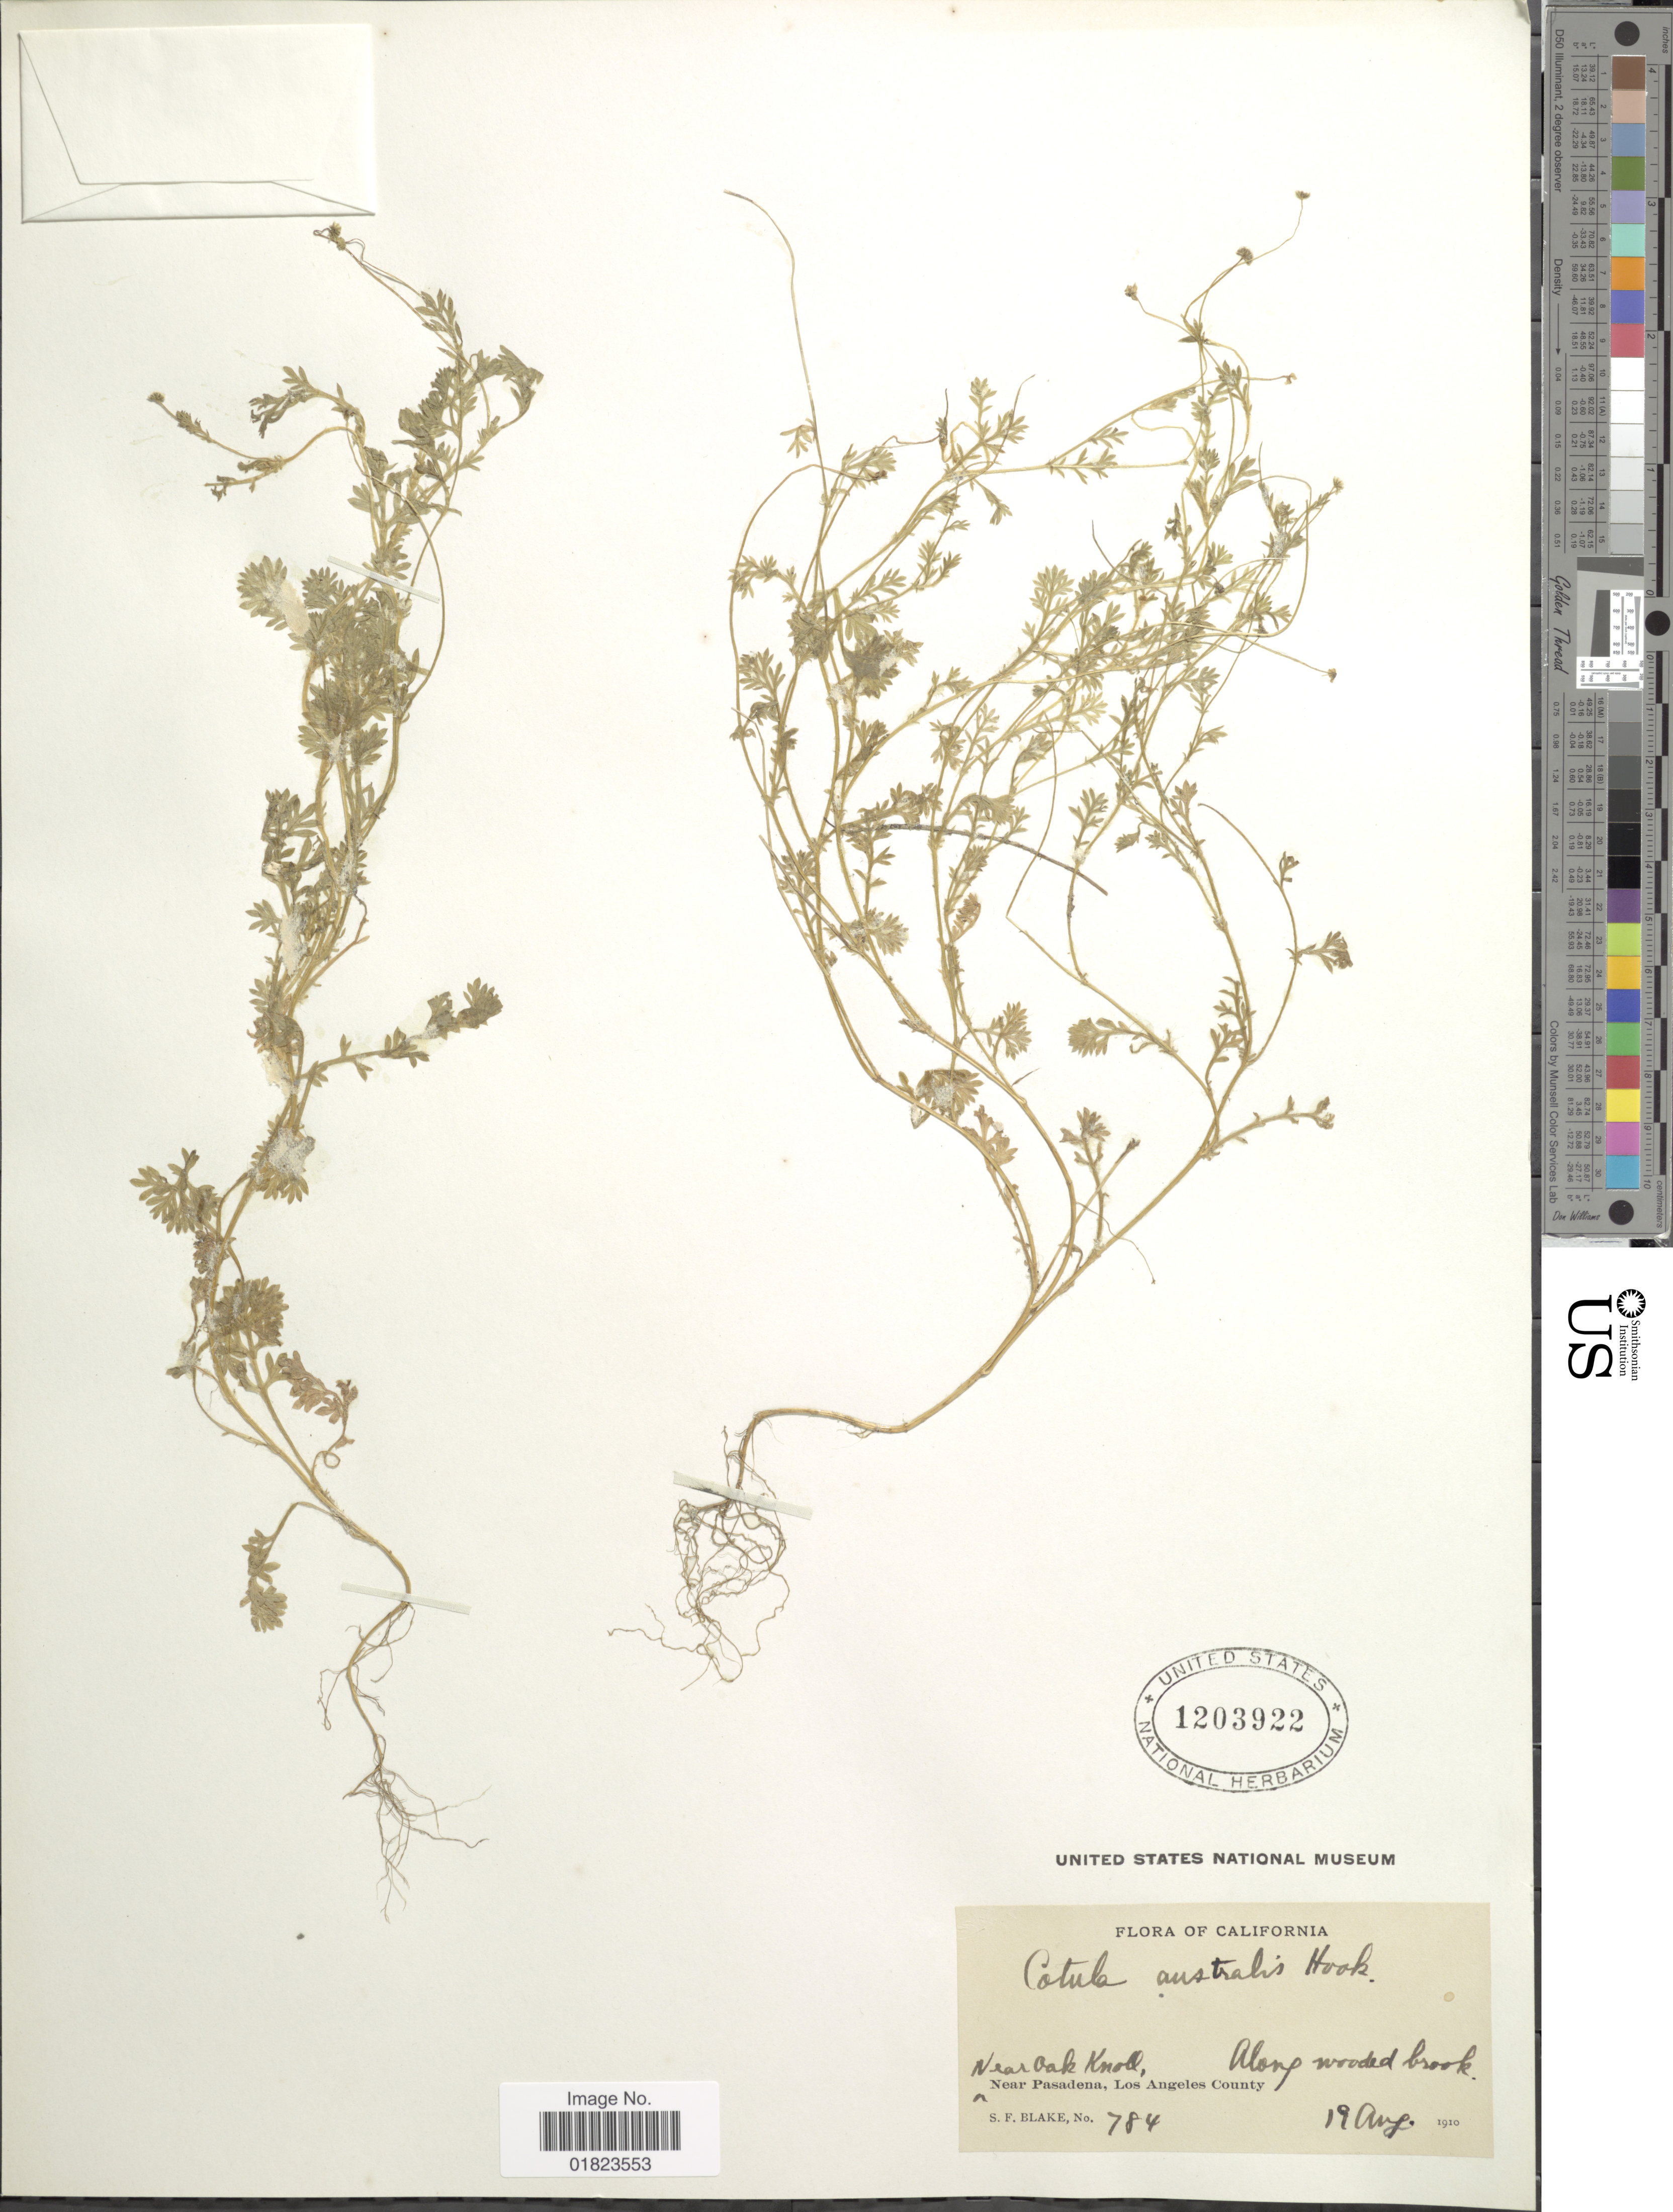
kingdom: Plantae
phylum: Tracheophyta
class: Magnoliopsida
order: Asterales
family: Asteraceae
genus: Cotula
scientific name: Cotula australis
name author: (Sieber ex Spreng.) Hook. f.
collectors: S. Blake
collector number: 784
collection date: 1910-08-19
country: United States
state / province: California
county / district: Los Angeles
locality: Near Oak Knoll. near Pasadena, Los Angeles County. Along wooded brook.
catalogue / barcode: US 1203922